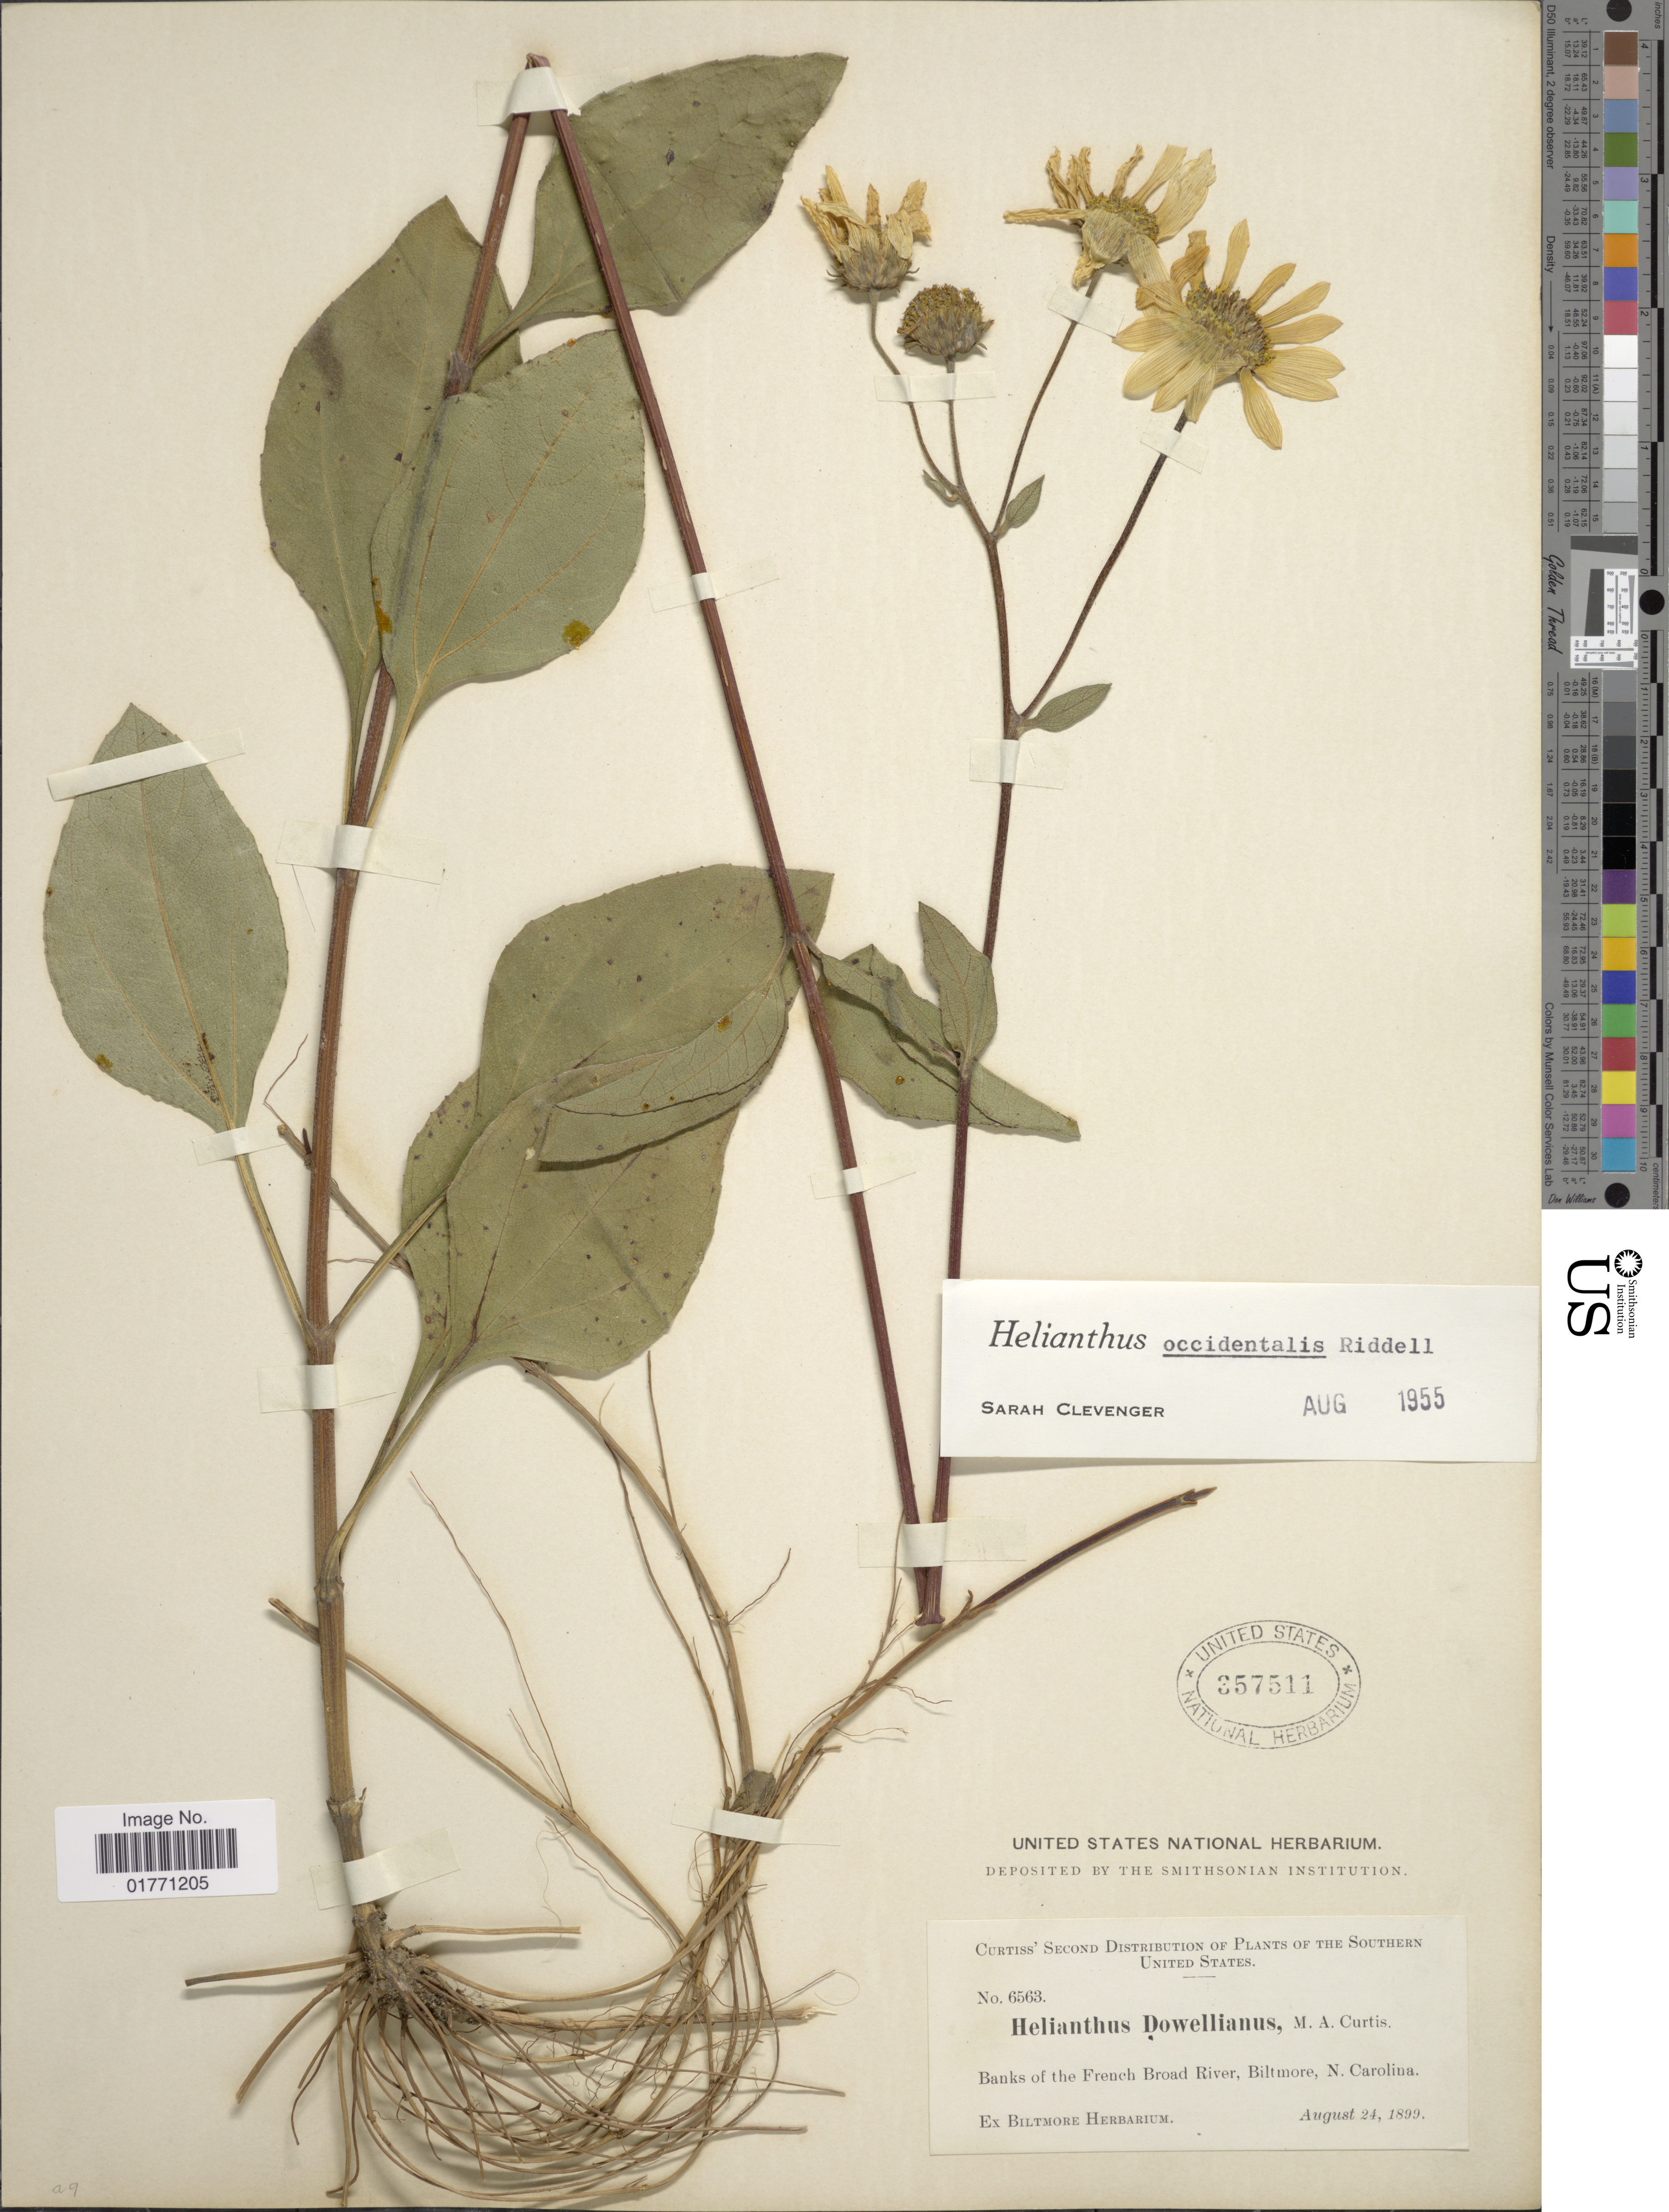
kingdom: Plantae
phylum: Tracheophyta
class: Magnoliopsida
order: Asterales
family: Asteraceae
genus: Helianthus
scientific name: Helianthus occidentalis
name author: Riddell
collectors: ex herb. Biltmore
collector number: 6563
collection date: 1899-08-24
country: United States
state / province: North Carolina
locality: Banks of the French Broad River, Biltmore, N. Carolina.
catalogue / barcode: US 357511